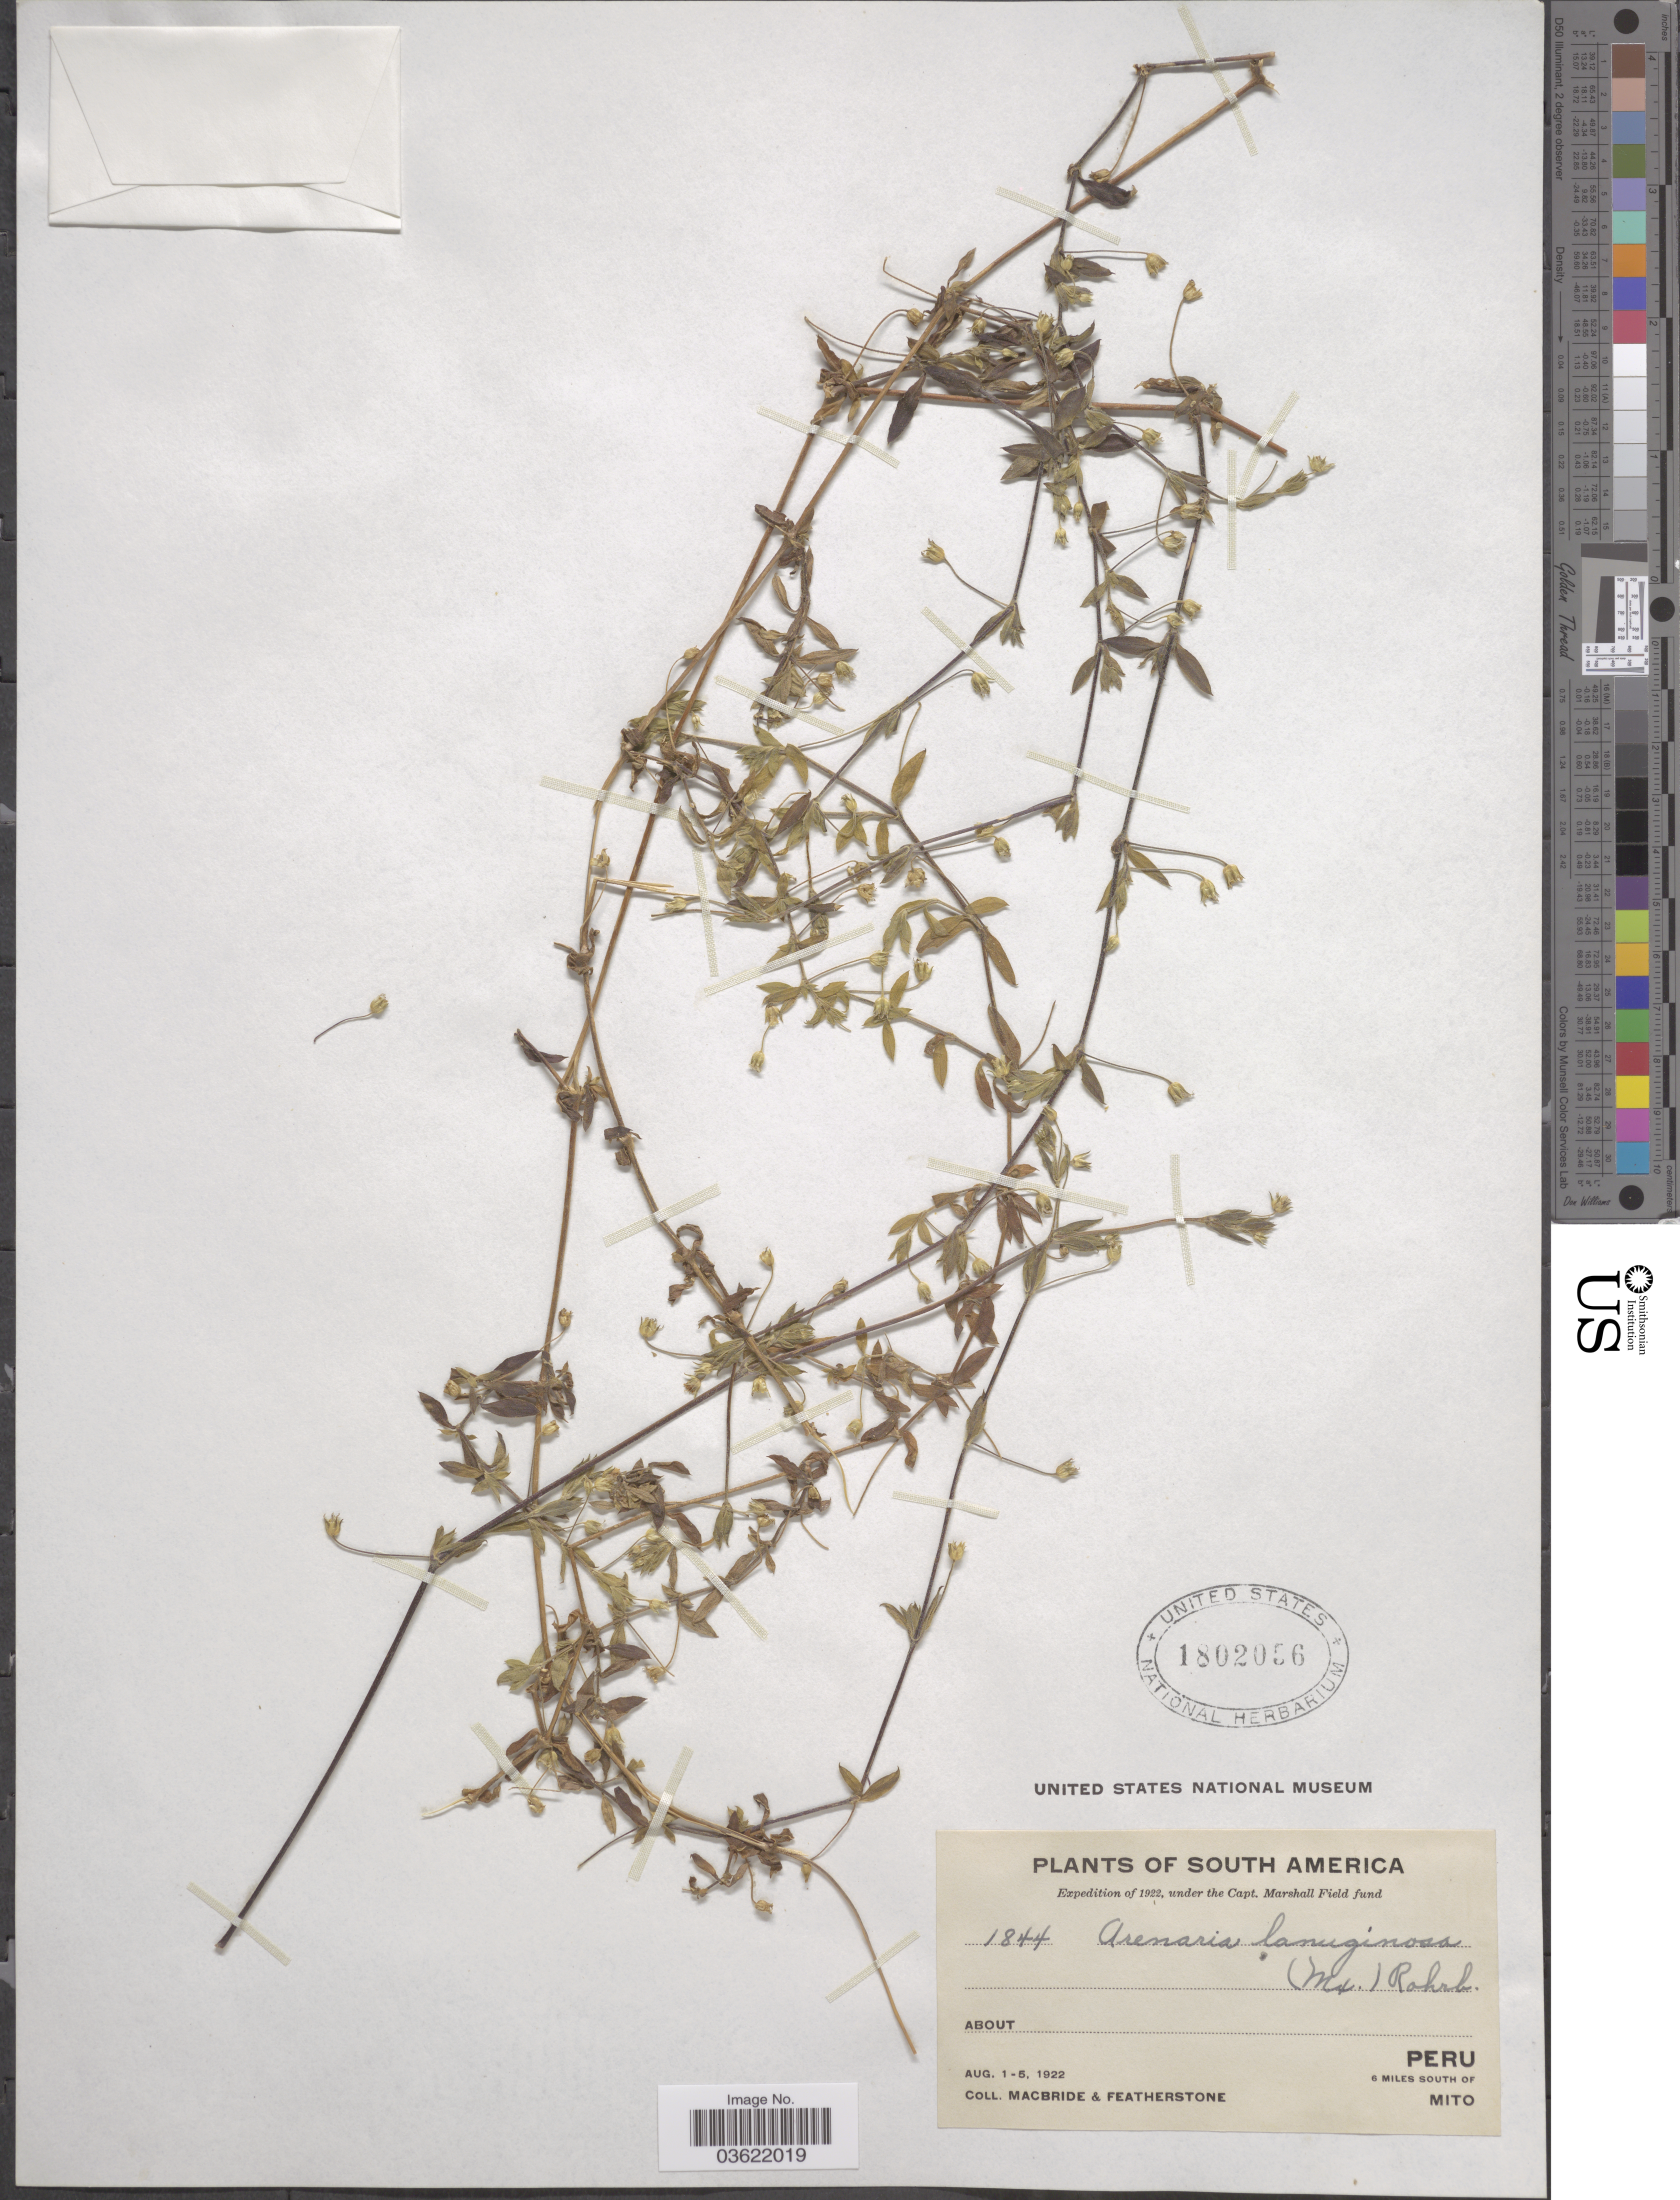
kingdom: Plantae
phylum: Tracheophyta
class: Magnoliopsida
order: Caryophyllales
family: Caryophyllaceae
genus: Arenaria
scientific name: Arenaria lanuginosa var. megalantha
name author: Rohrb.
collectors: Macbride, -- & -. Featherstone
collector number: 1844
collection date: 1922-08-01/1922-08-05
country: Peru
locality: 6 miles S of Mito.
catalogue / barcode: US 1802056